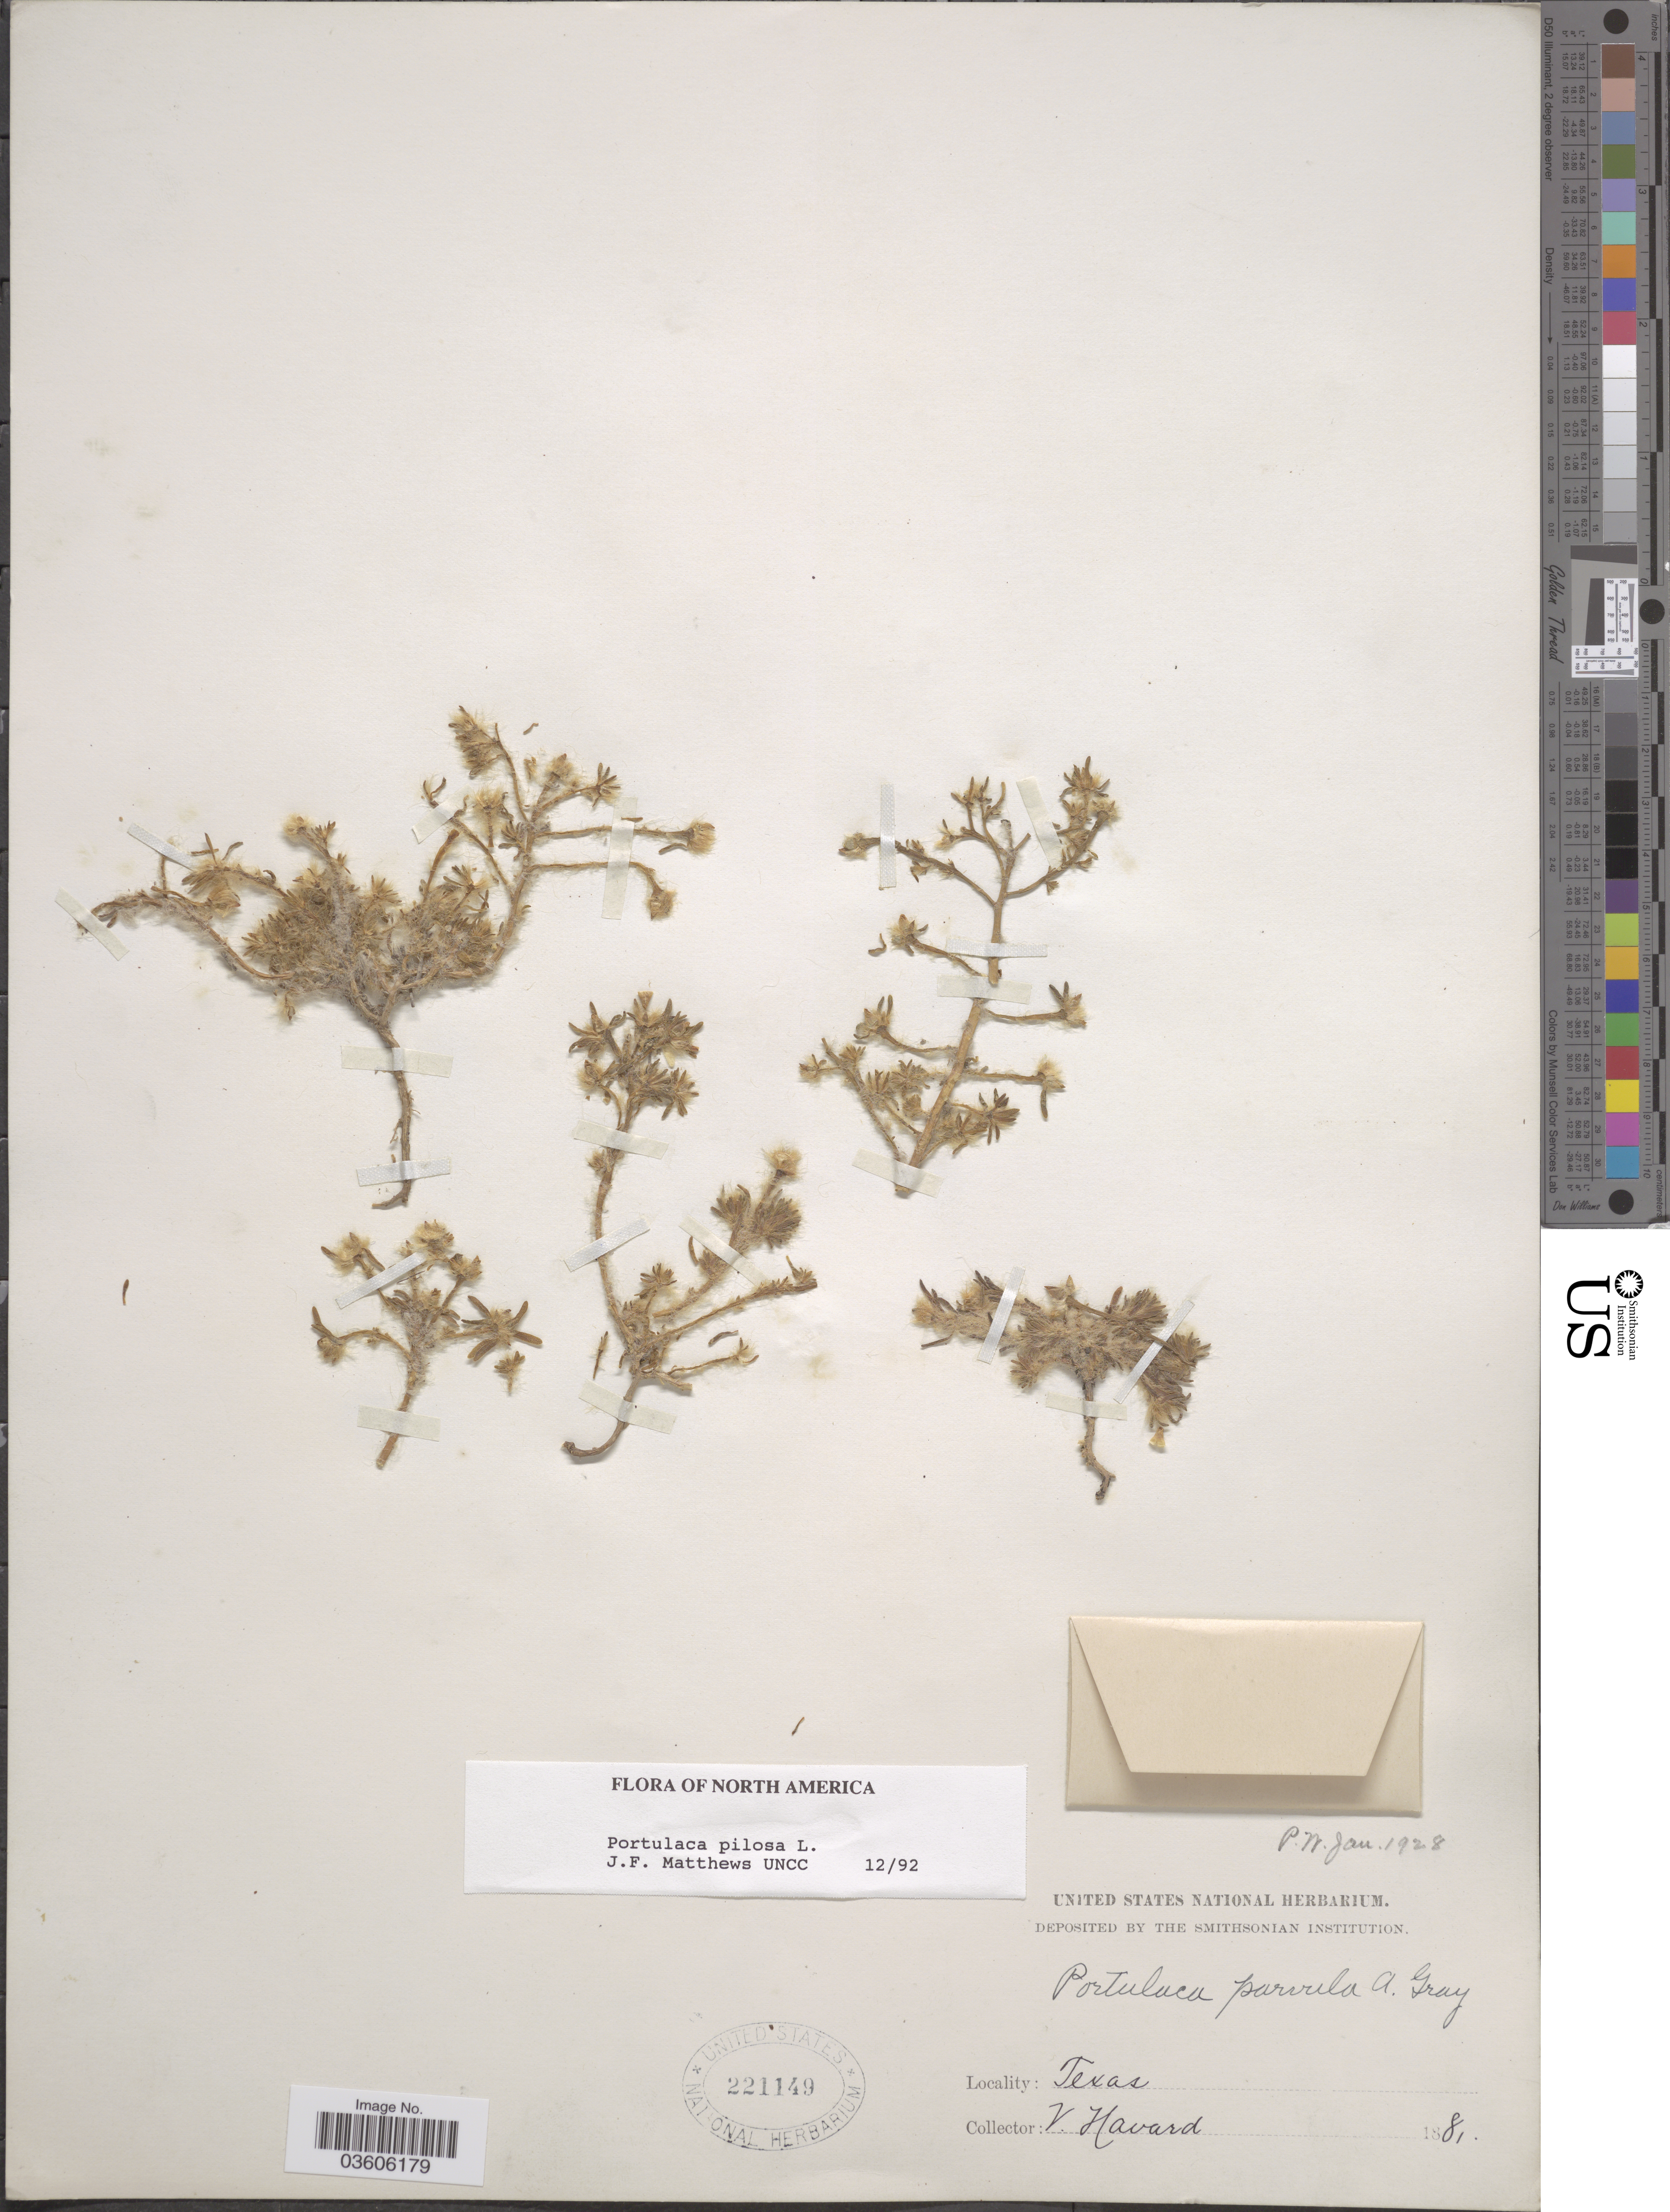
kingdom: Plantae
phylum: Tracheophyta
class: Magnoliopsida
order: Caryophyllales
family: Portulacaceae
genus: Portulaca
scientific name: Portulaca pilosa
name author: L.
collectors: V. Havard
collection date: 1881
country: United States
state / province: Texas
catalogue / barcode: US 221149